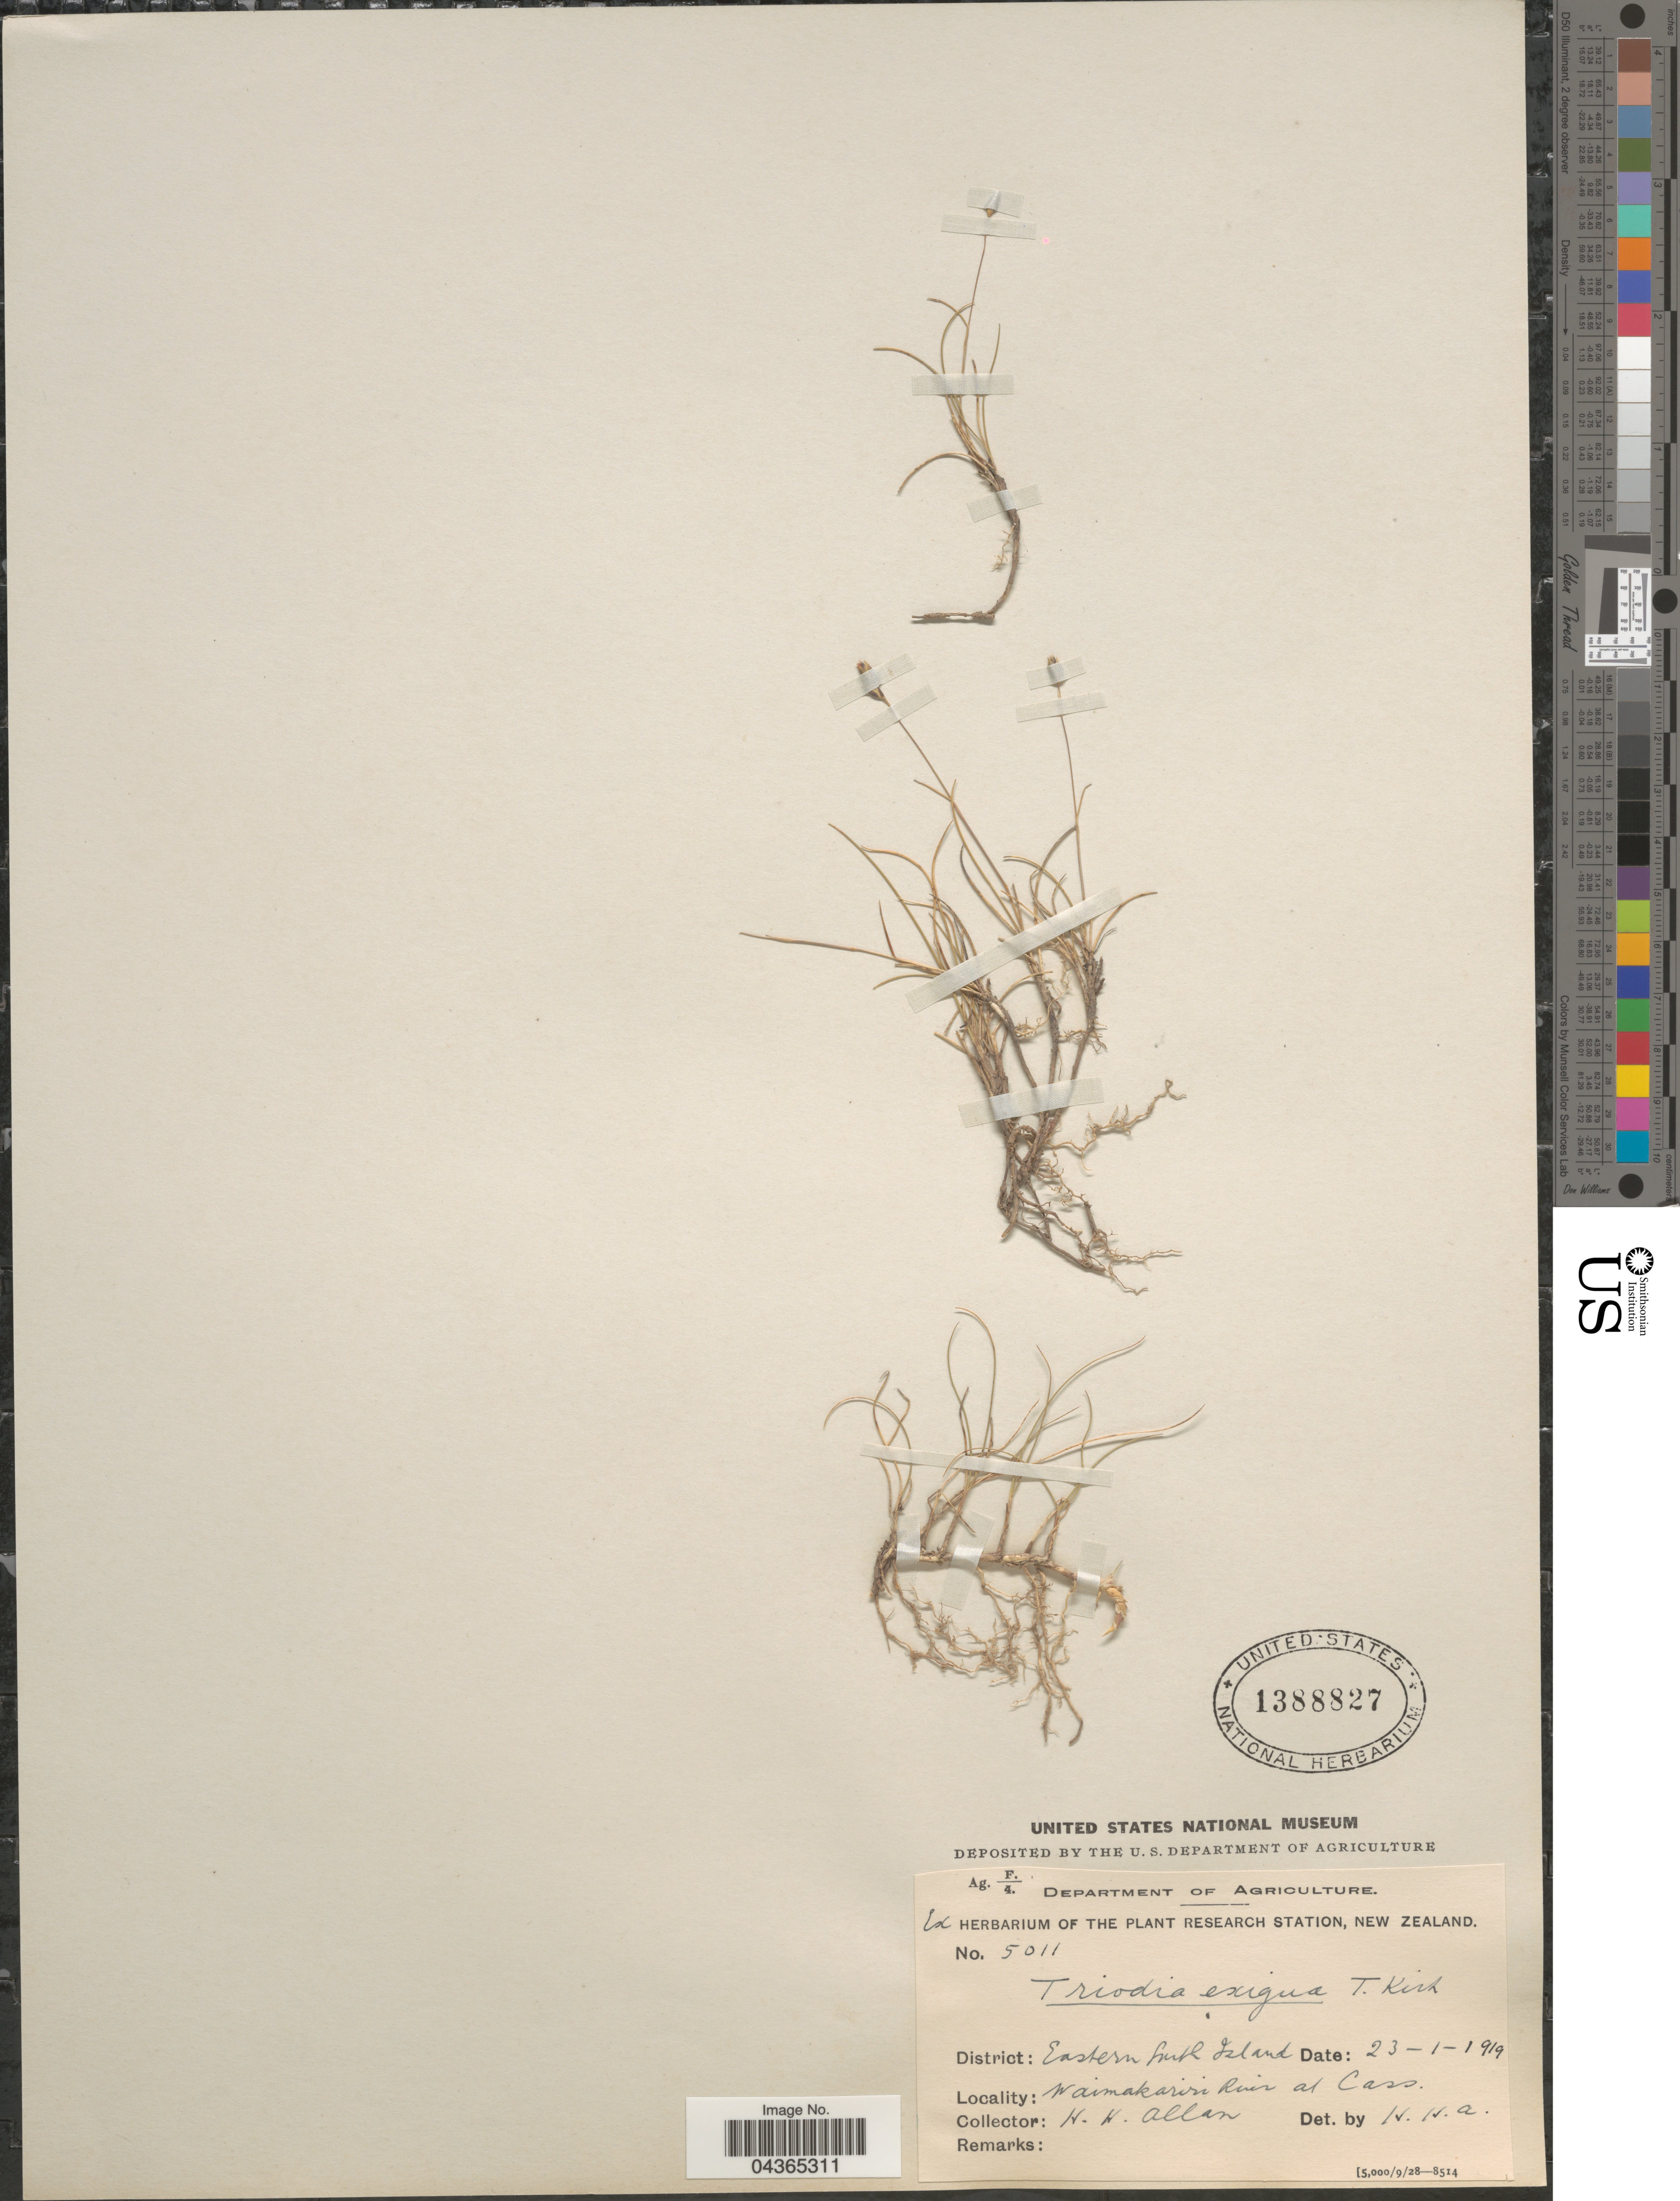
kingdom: Plantae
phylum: Tracheophyta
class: Liliopsida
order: Poales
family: Poaceae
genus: Rytidosperma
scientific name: Rytidosperma exiguum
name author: (Kirk) H.P. Linder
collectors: H. Allan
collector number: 5011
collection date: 1919-01-23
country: New Zealand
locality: District: Eastern South Island. Waimakariri River at Cass.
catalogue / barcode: US 1388827